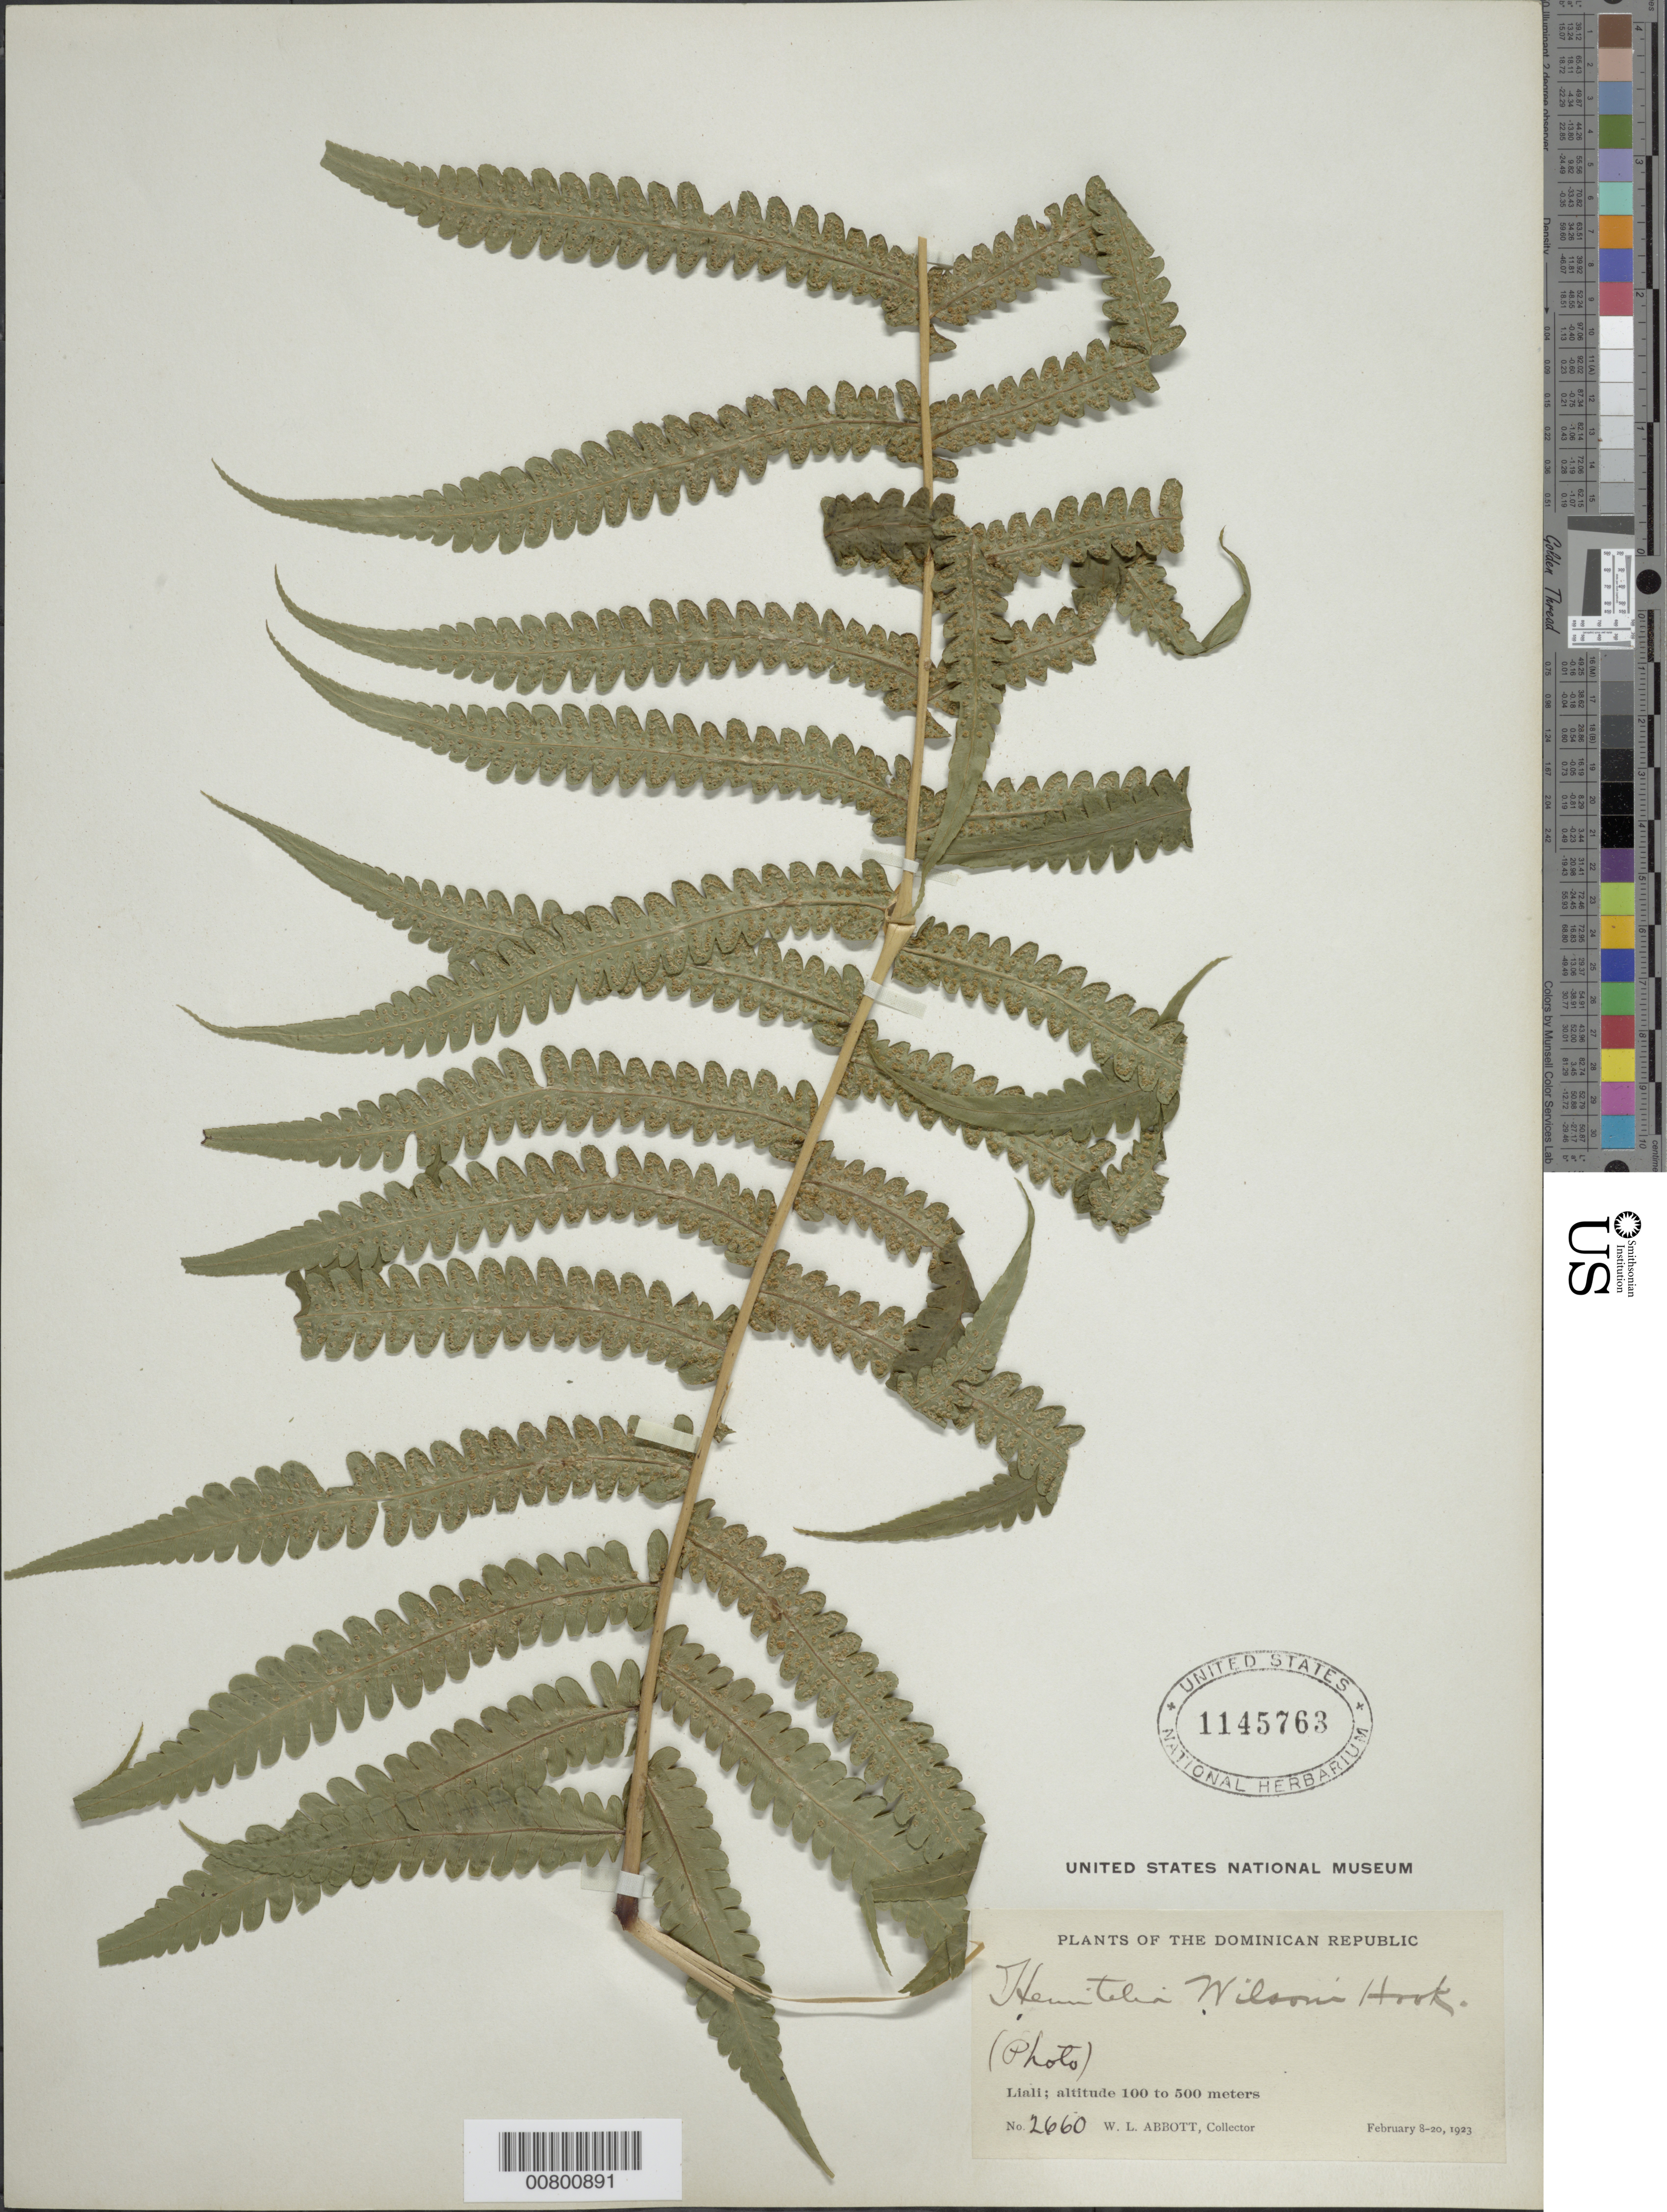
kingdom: Plantae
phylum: Tracheophyta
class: Polypodiopsida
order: Cyatheales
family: Cyatheaceae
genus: Cyathea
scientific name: Cyathea arborea x C. horrida (L.) Sm.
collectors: W. L. Abbott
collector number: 2660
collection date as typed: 08 Feb 1923 to 20 Feb 1923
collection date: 1923-02-08/1923-02-20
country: Dominican Republic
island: Hispaniola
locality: Liali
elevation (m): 100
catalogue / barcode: US 1145763